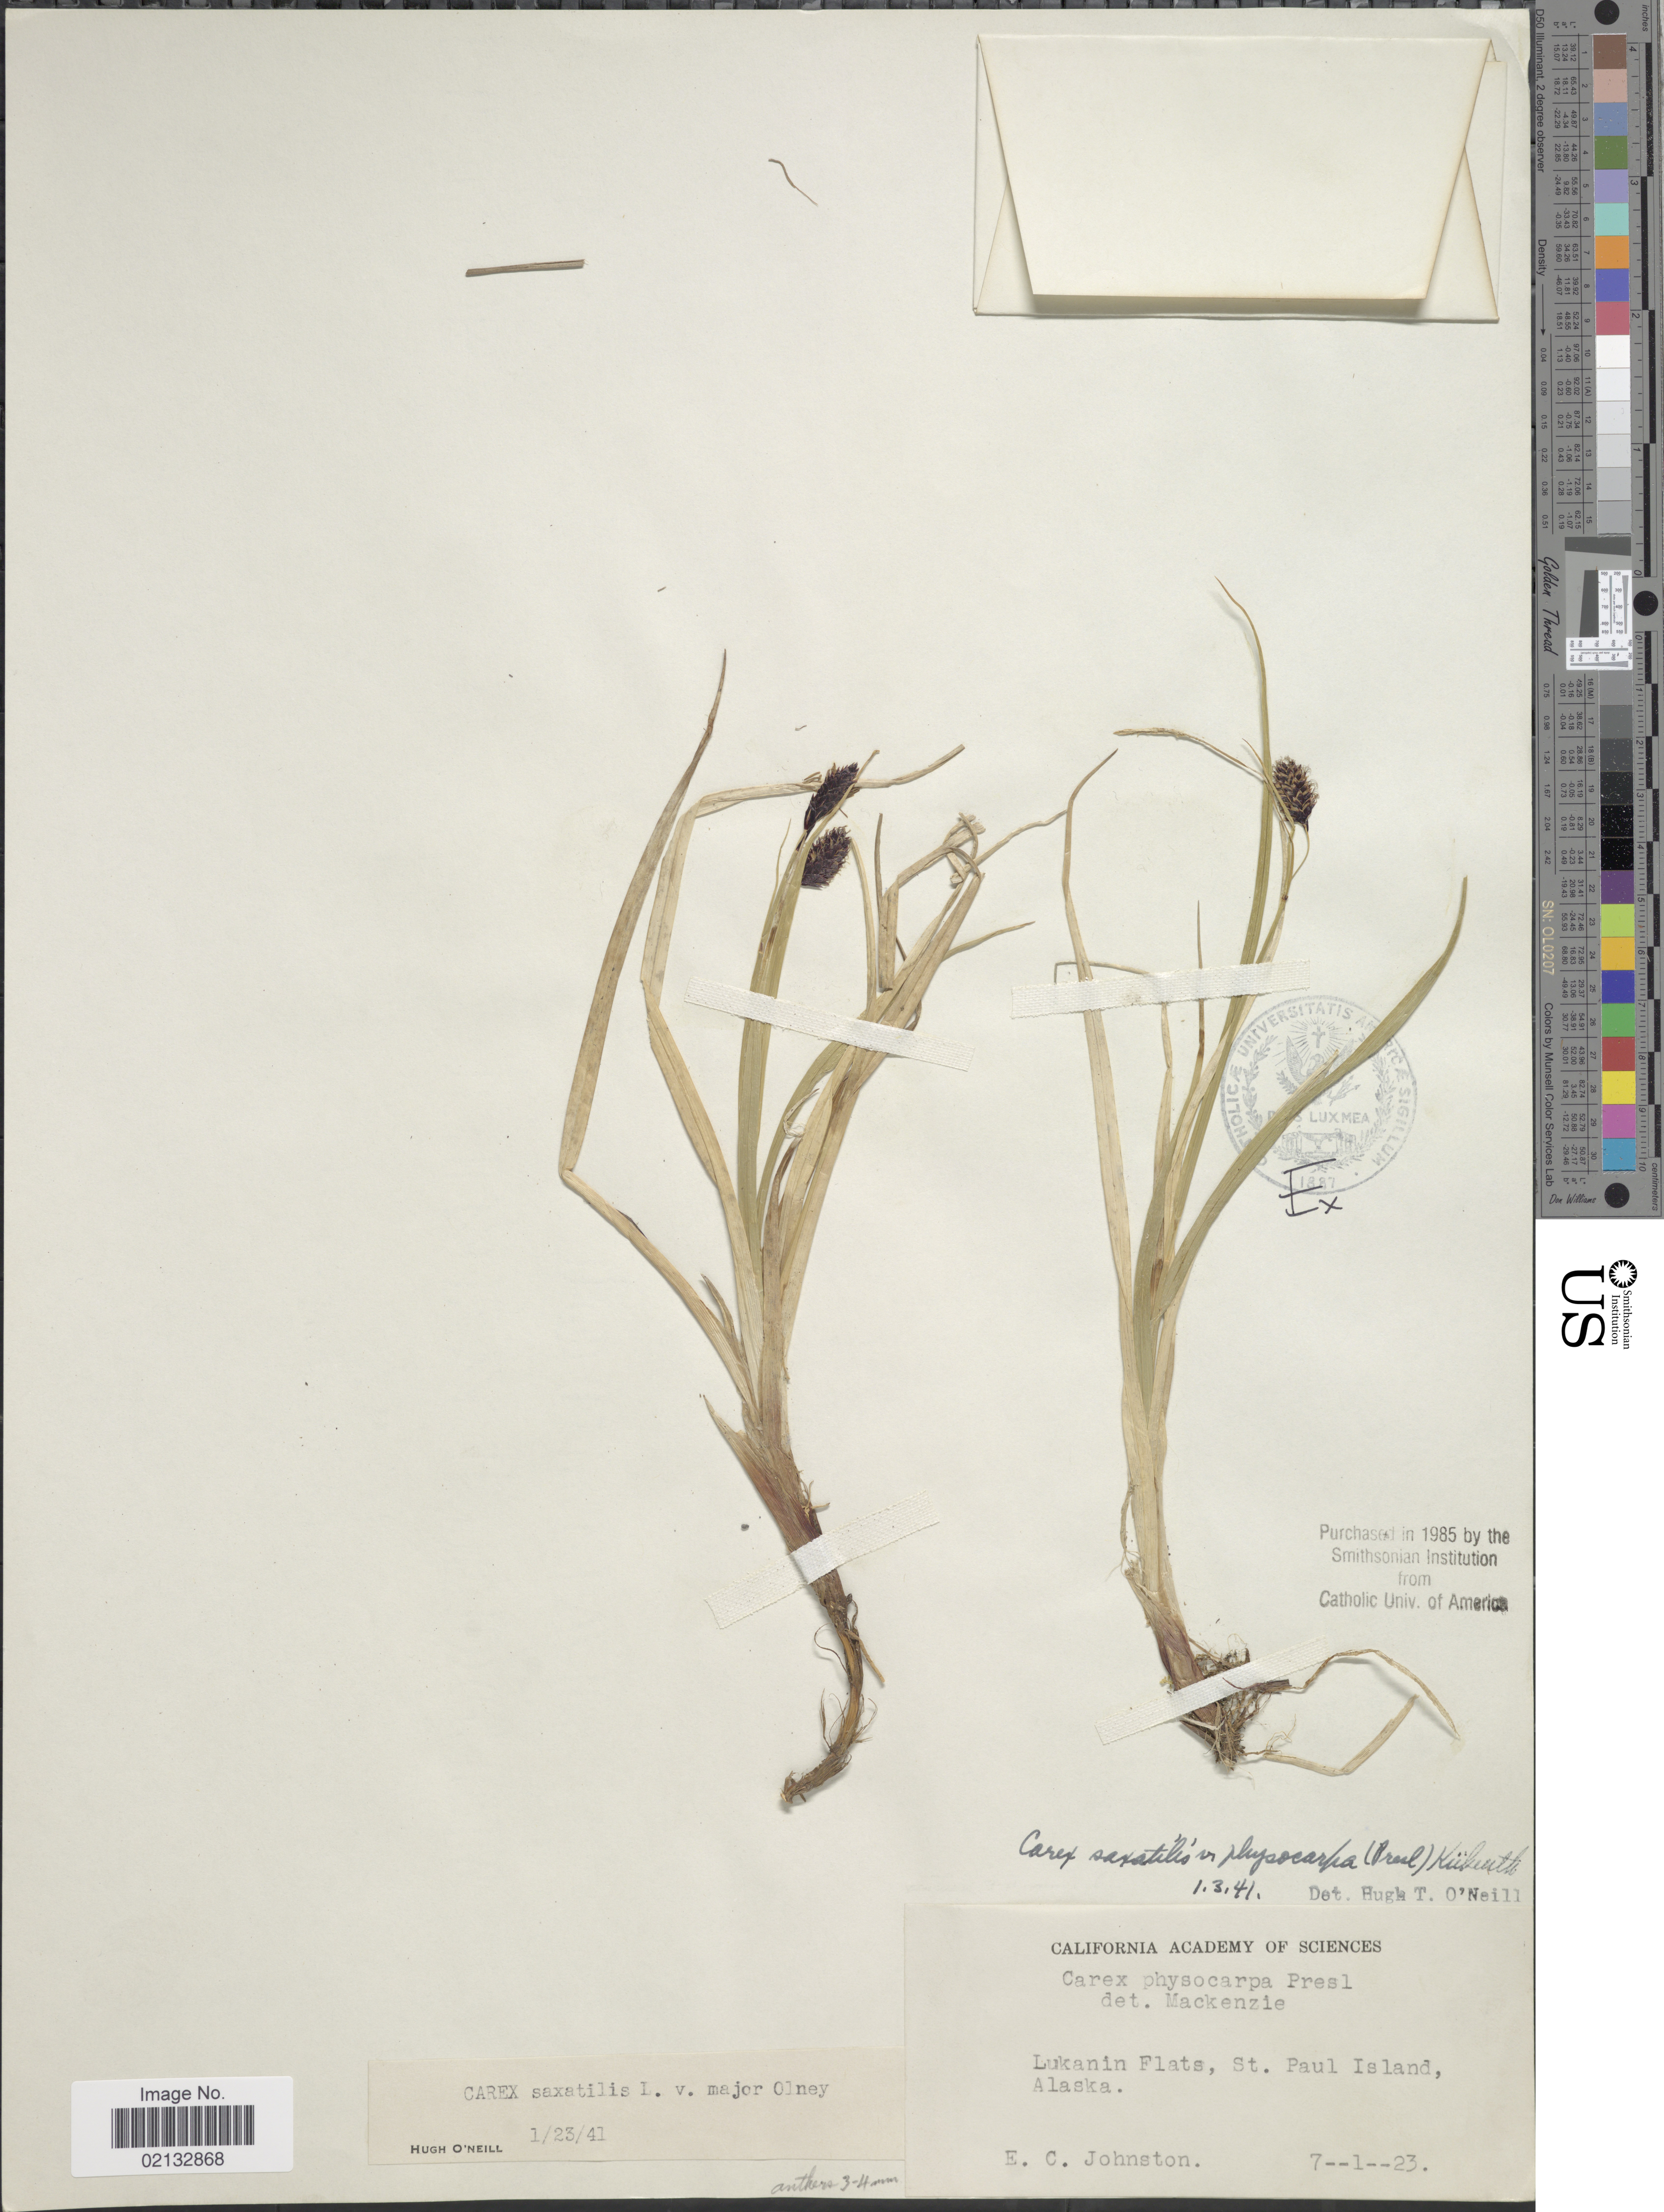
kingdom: Plantae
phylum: Tracheophyta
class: Liliopsida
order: Poales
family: Cyperaceae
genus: Carex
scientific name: Carex saxatilis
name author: L.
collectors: E. C. Johnston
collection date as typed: Transcribed d/m/y: 1/7/23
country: United States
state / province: Alaska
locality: Lukanin Flats, St. Paul Island